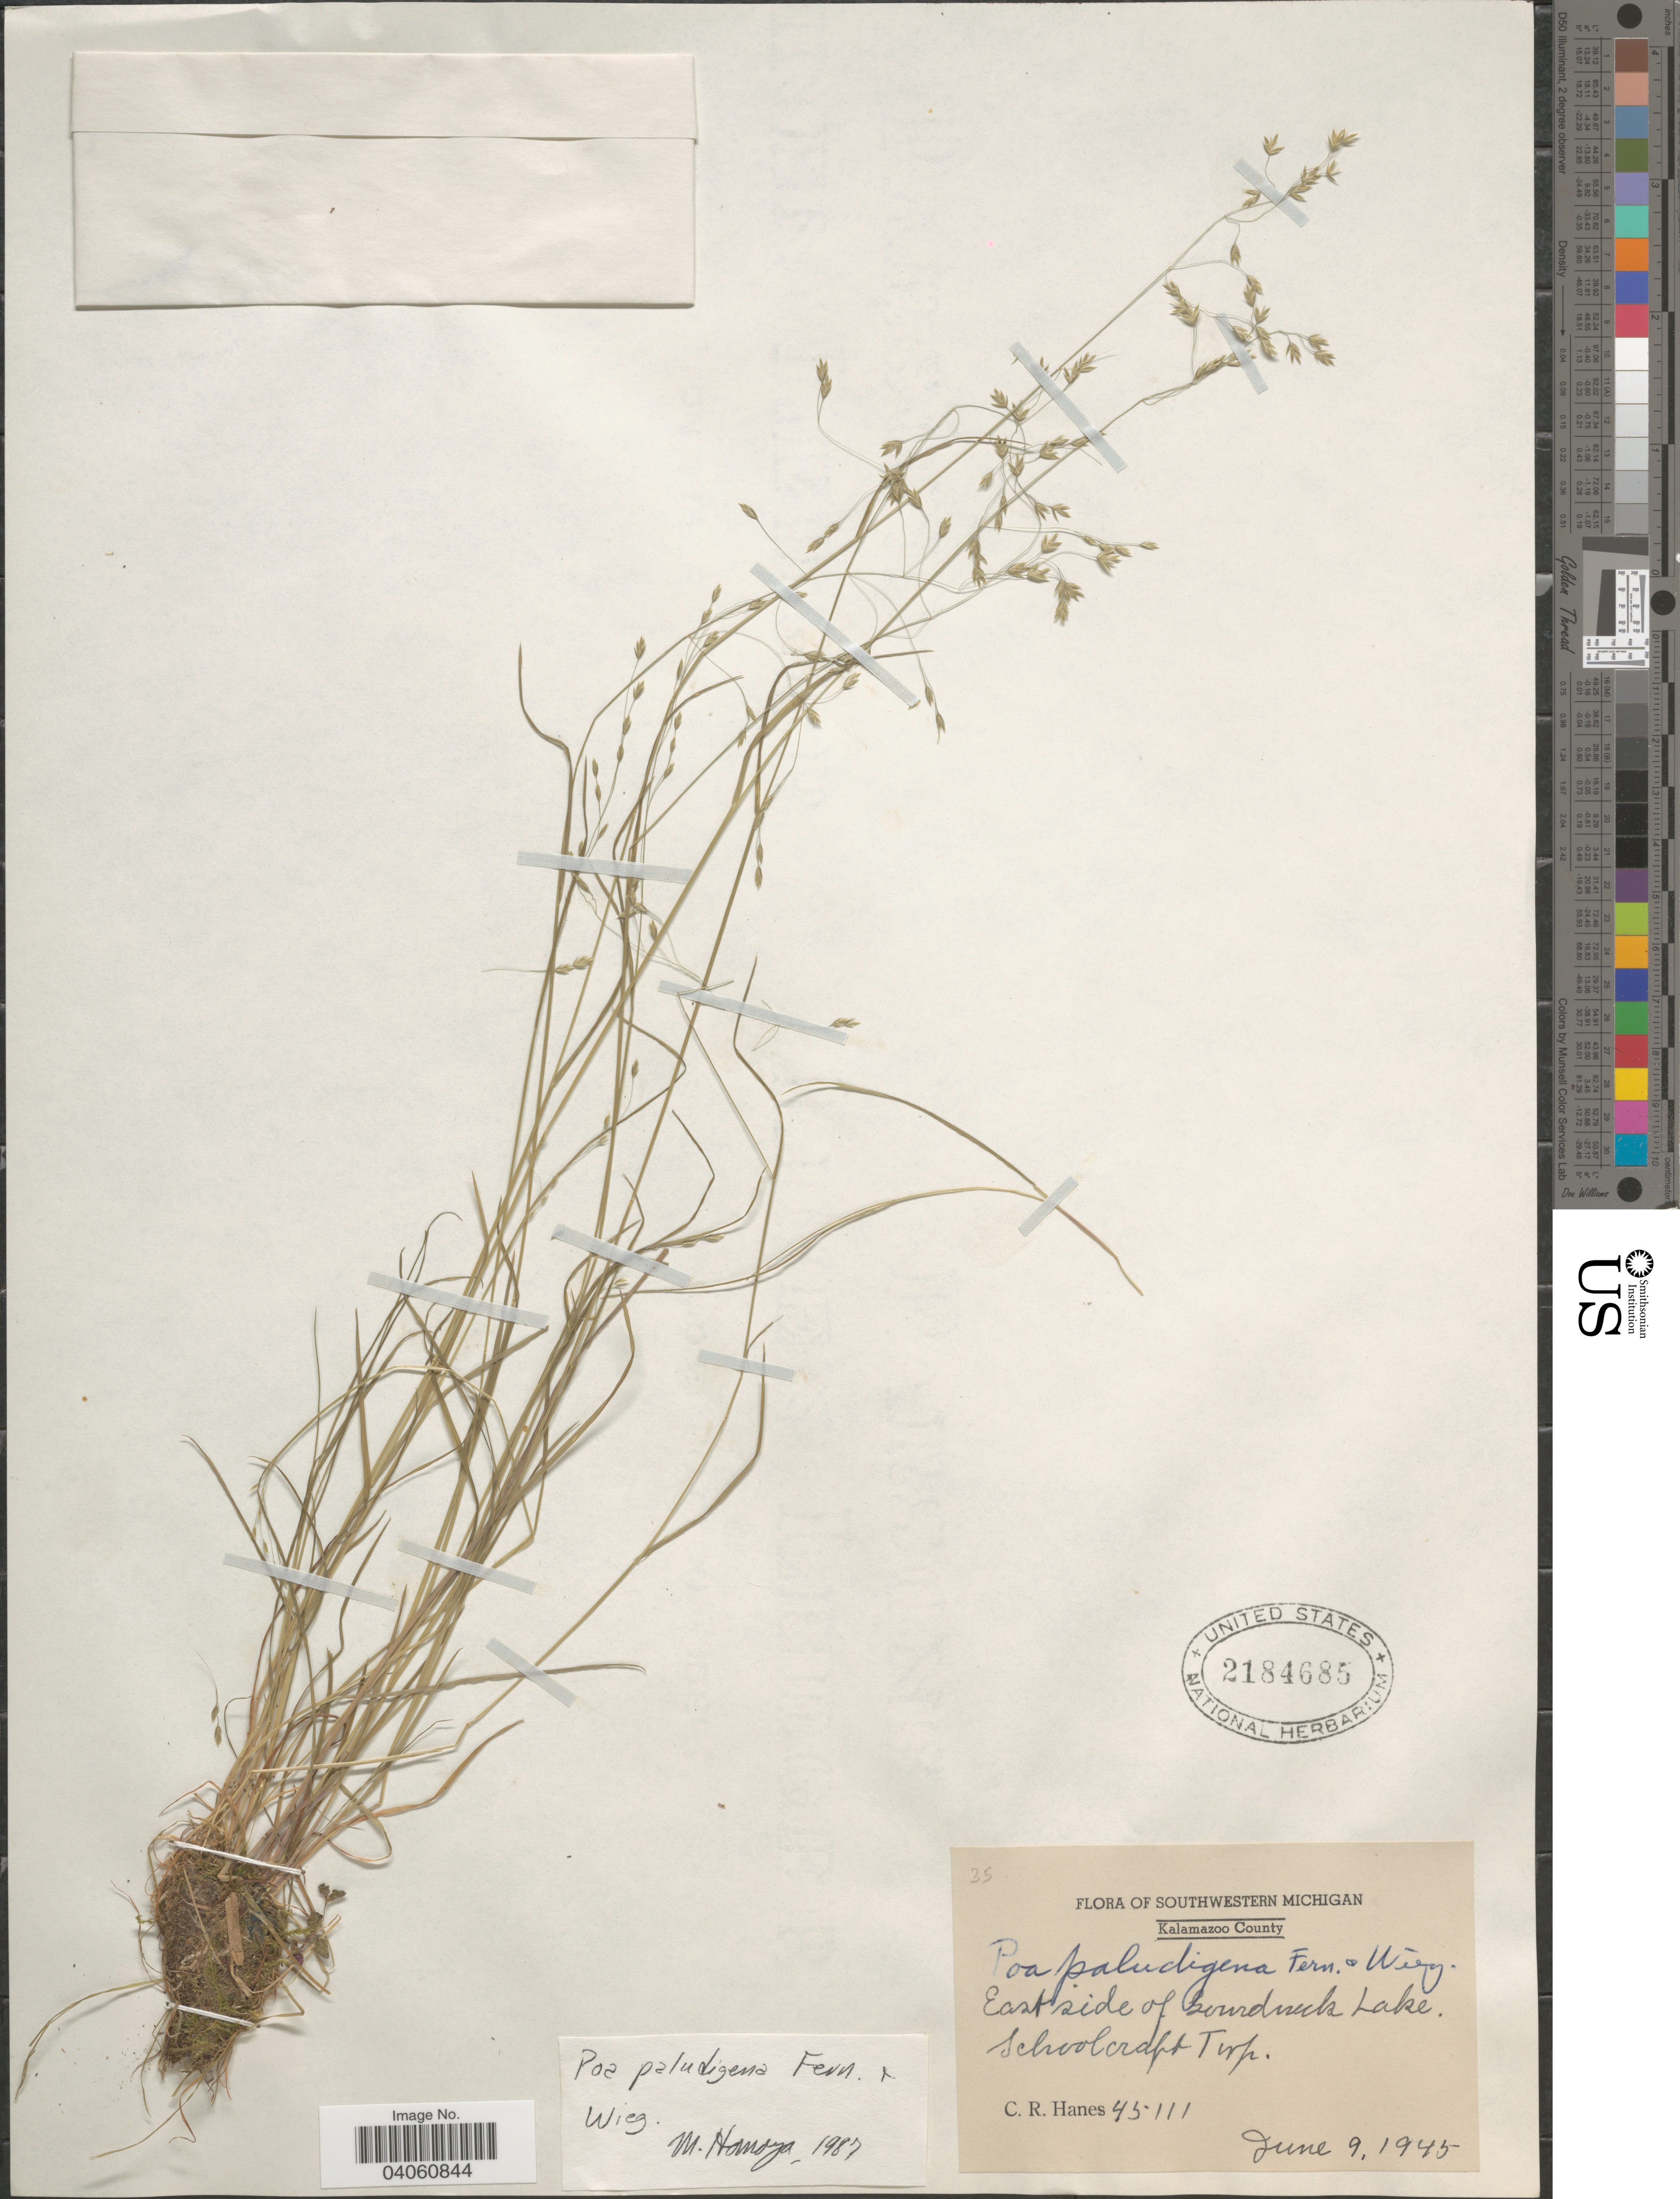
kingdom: Plantae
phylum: Tracheophyta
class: Liliopsida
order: Poales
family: Poaceae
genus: Poa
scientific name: Poa paludigena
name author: Fernald & Wiegand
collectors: C. Hanes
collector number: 45111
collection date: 1945-06-09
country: United States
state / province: Michigan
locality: Southwestern Michigan. Kalamazoo County. East side of Gourdneck Lake. Schoolcraft Twp.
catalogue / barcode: US 2184685